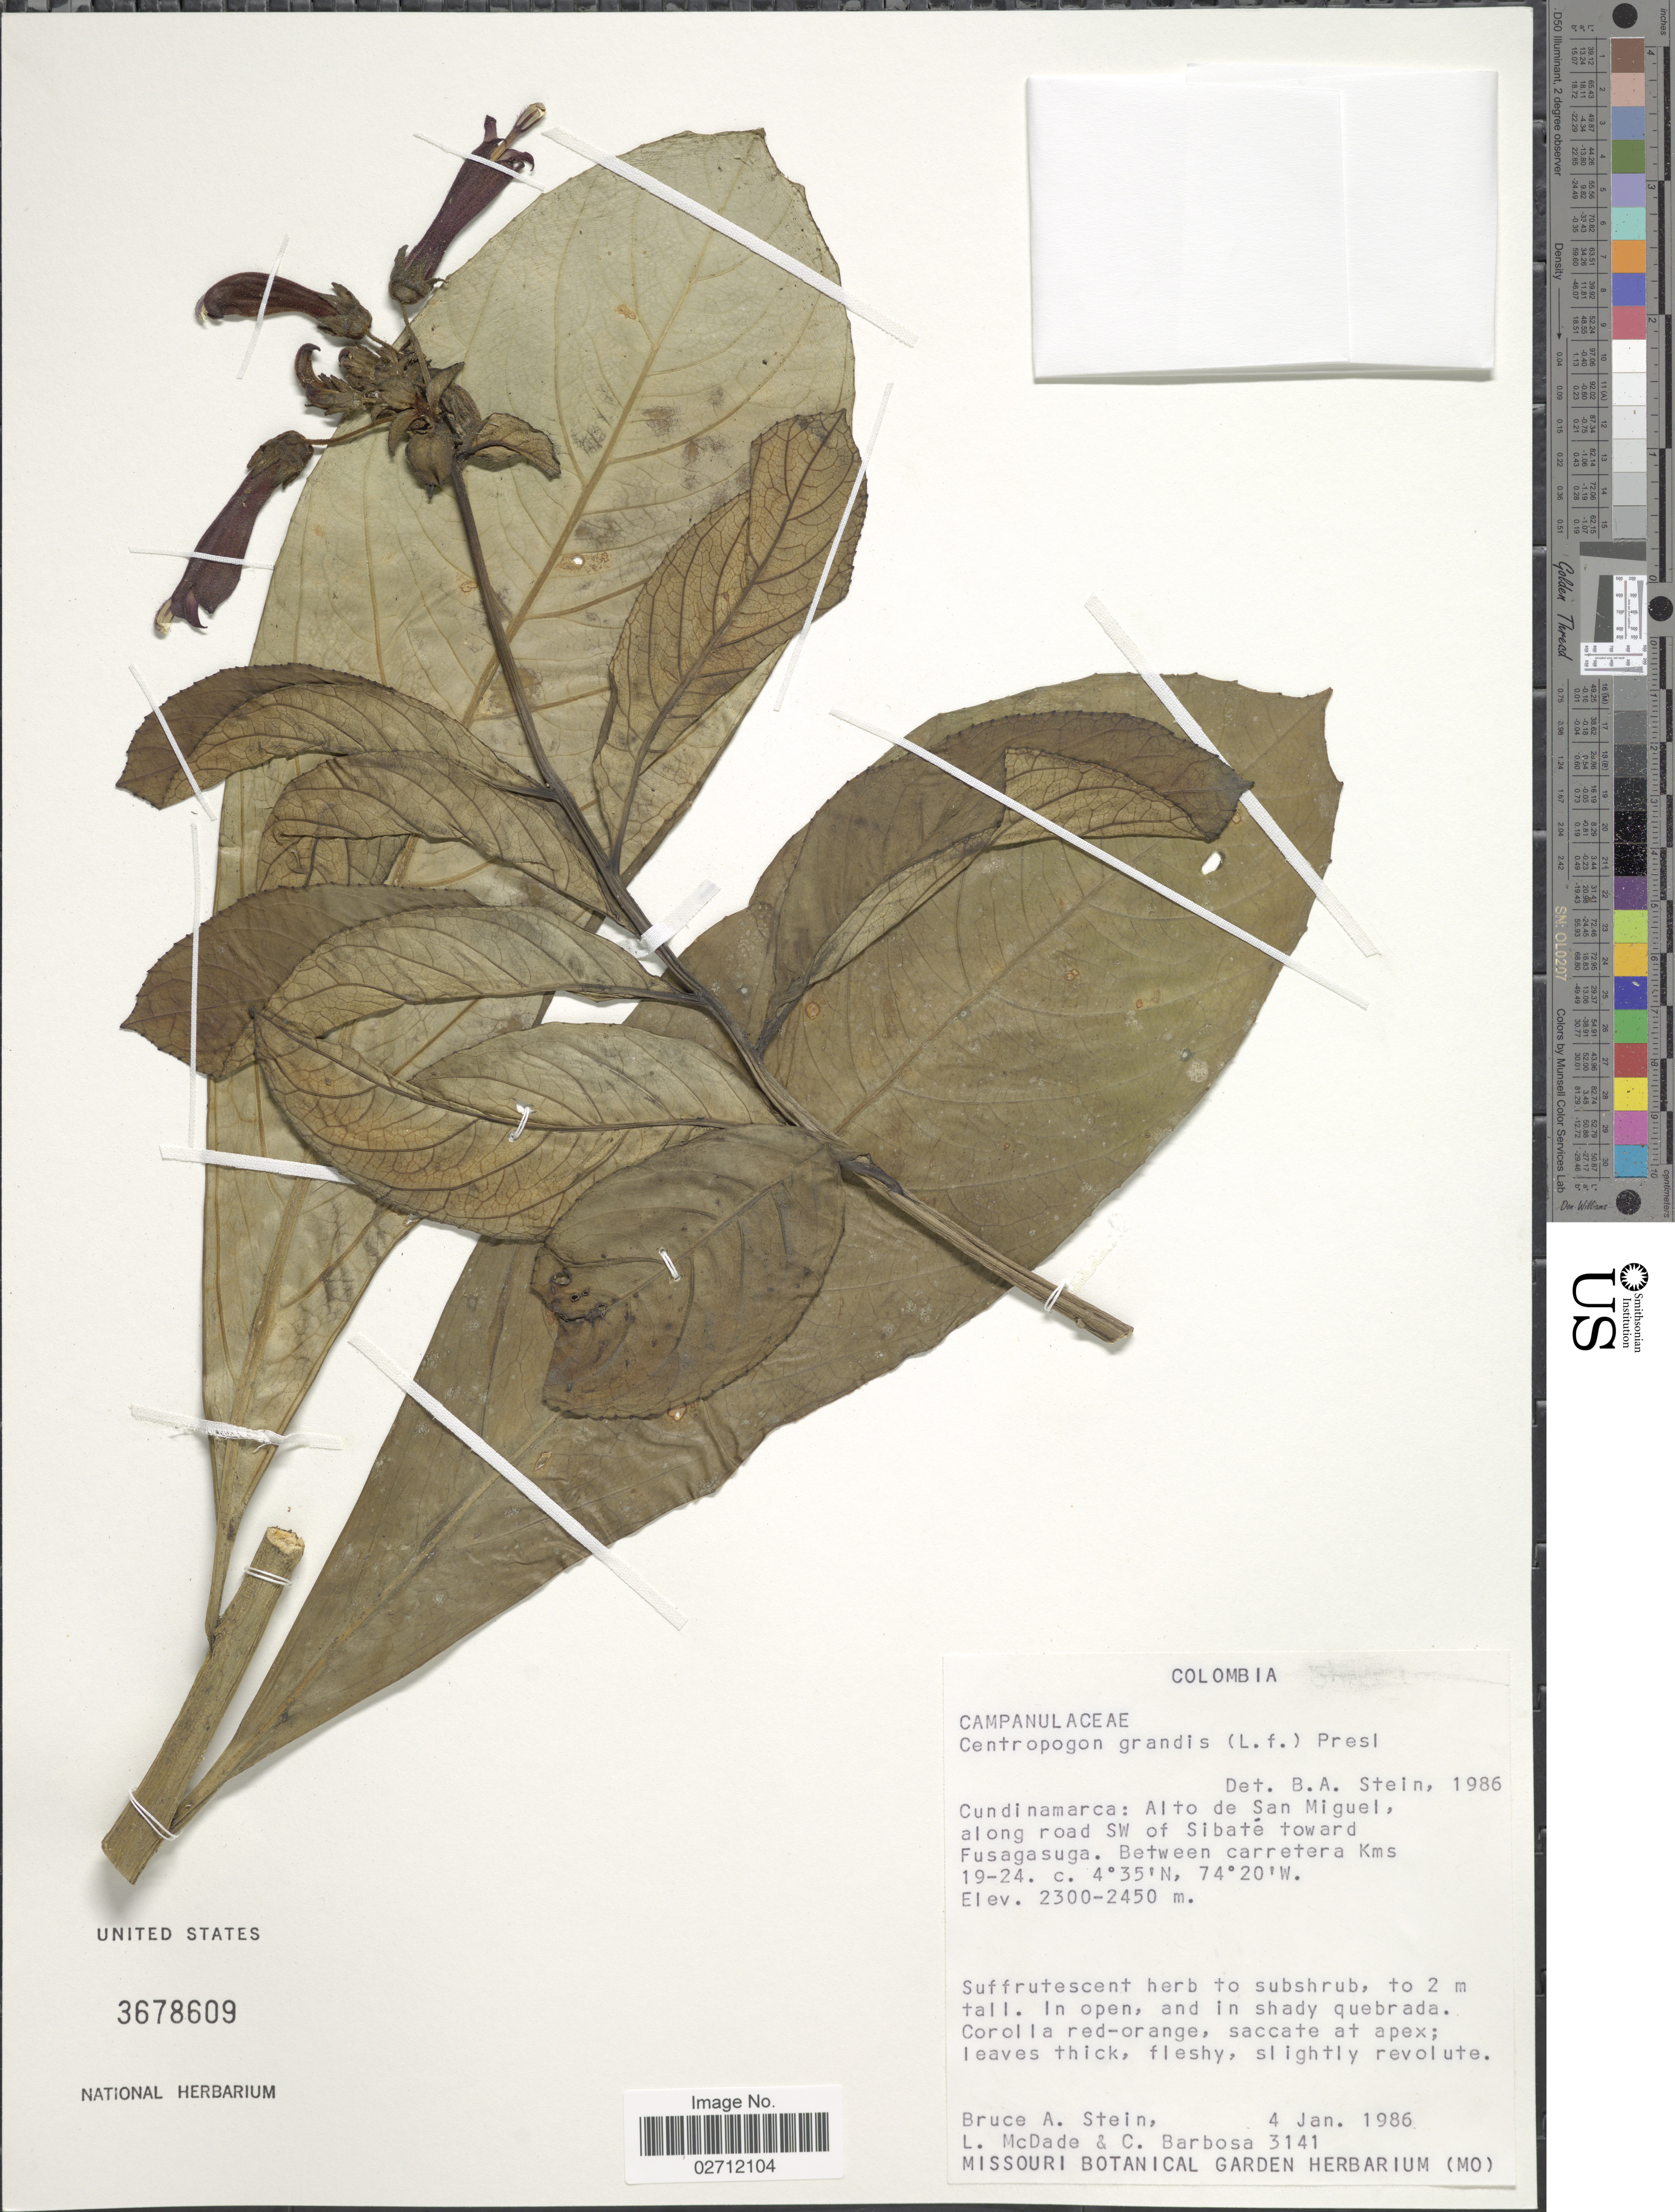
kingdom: Plantae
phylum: Tracheophyta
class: Magnoliopsida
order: Asterales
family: Campanulaceae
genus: Centropogon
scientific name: Centropogon grandis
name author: (L. f.) C. Presl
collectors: B. A. Stein, L. McDade & C. E. Barbosa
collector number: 3141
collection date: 1986-01-04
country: Colombia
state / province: Cundinamarca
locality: Alto de San Miguel, along road SW of Sibate toward Fusagasuga, between carretera Kms 19-24.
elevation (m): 2300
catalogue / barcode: US 3678609